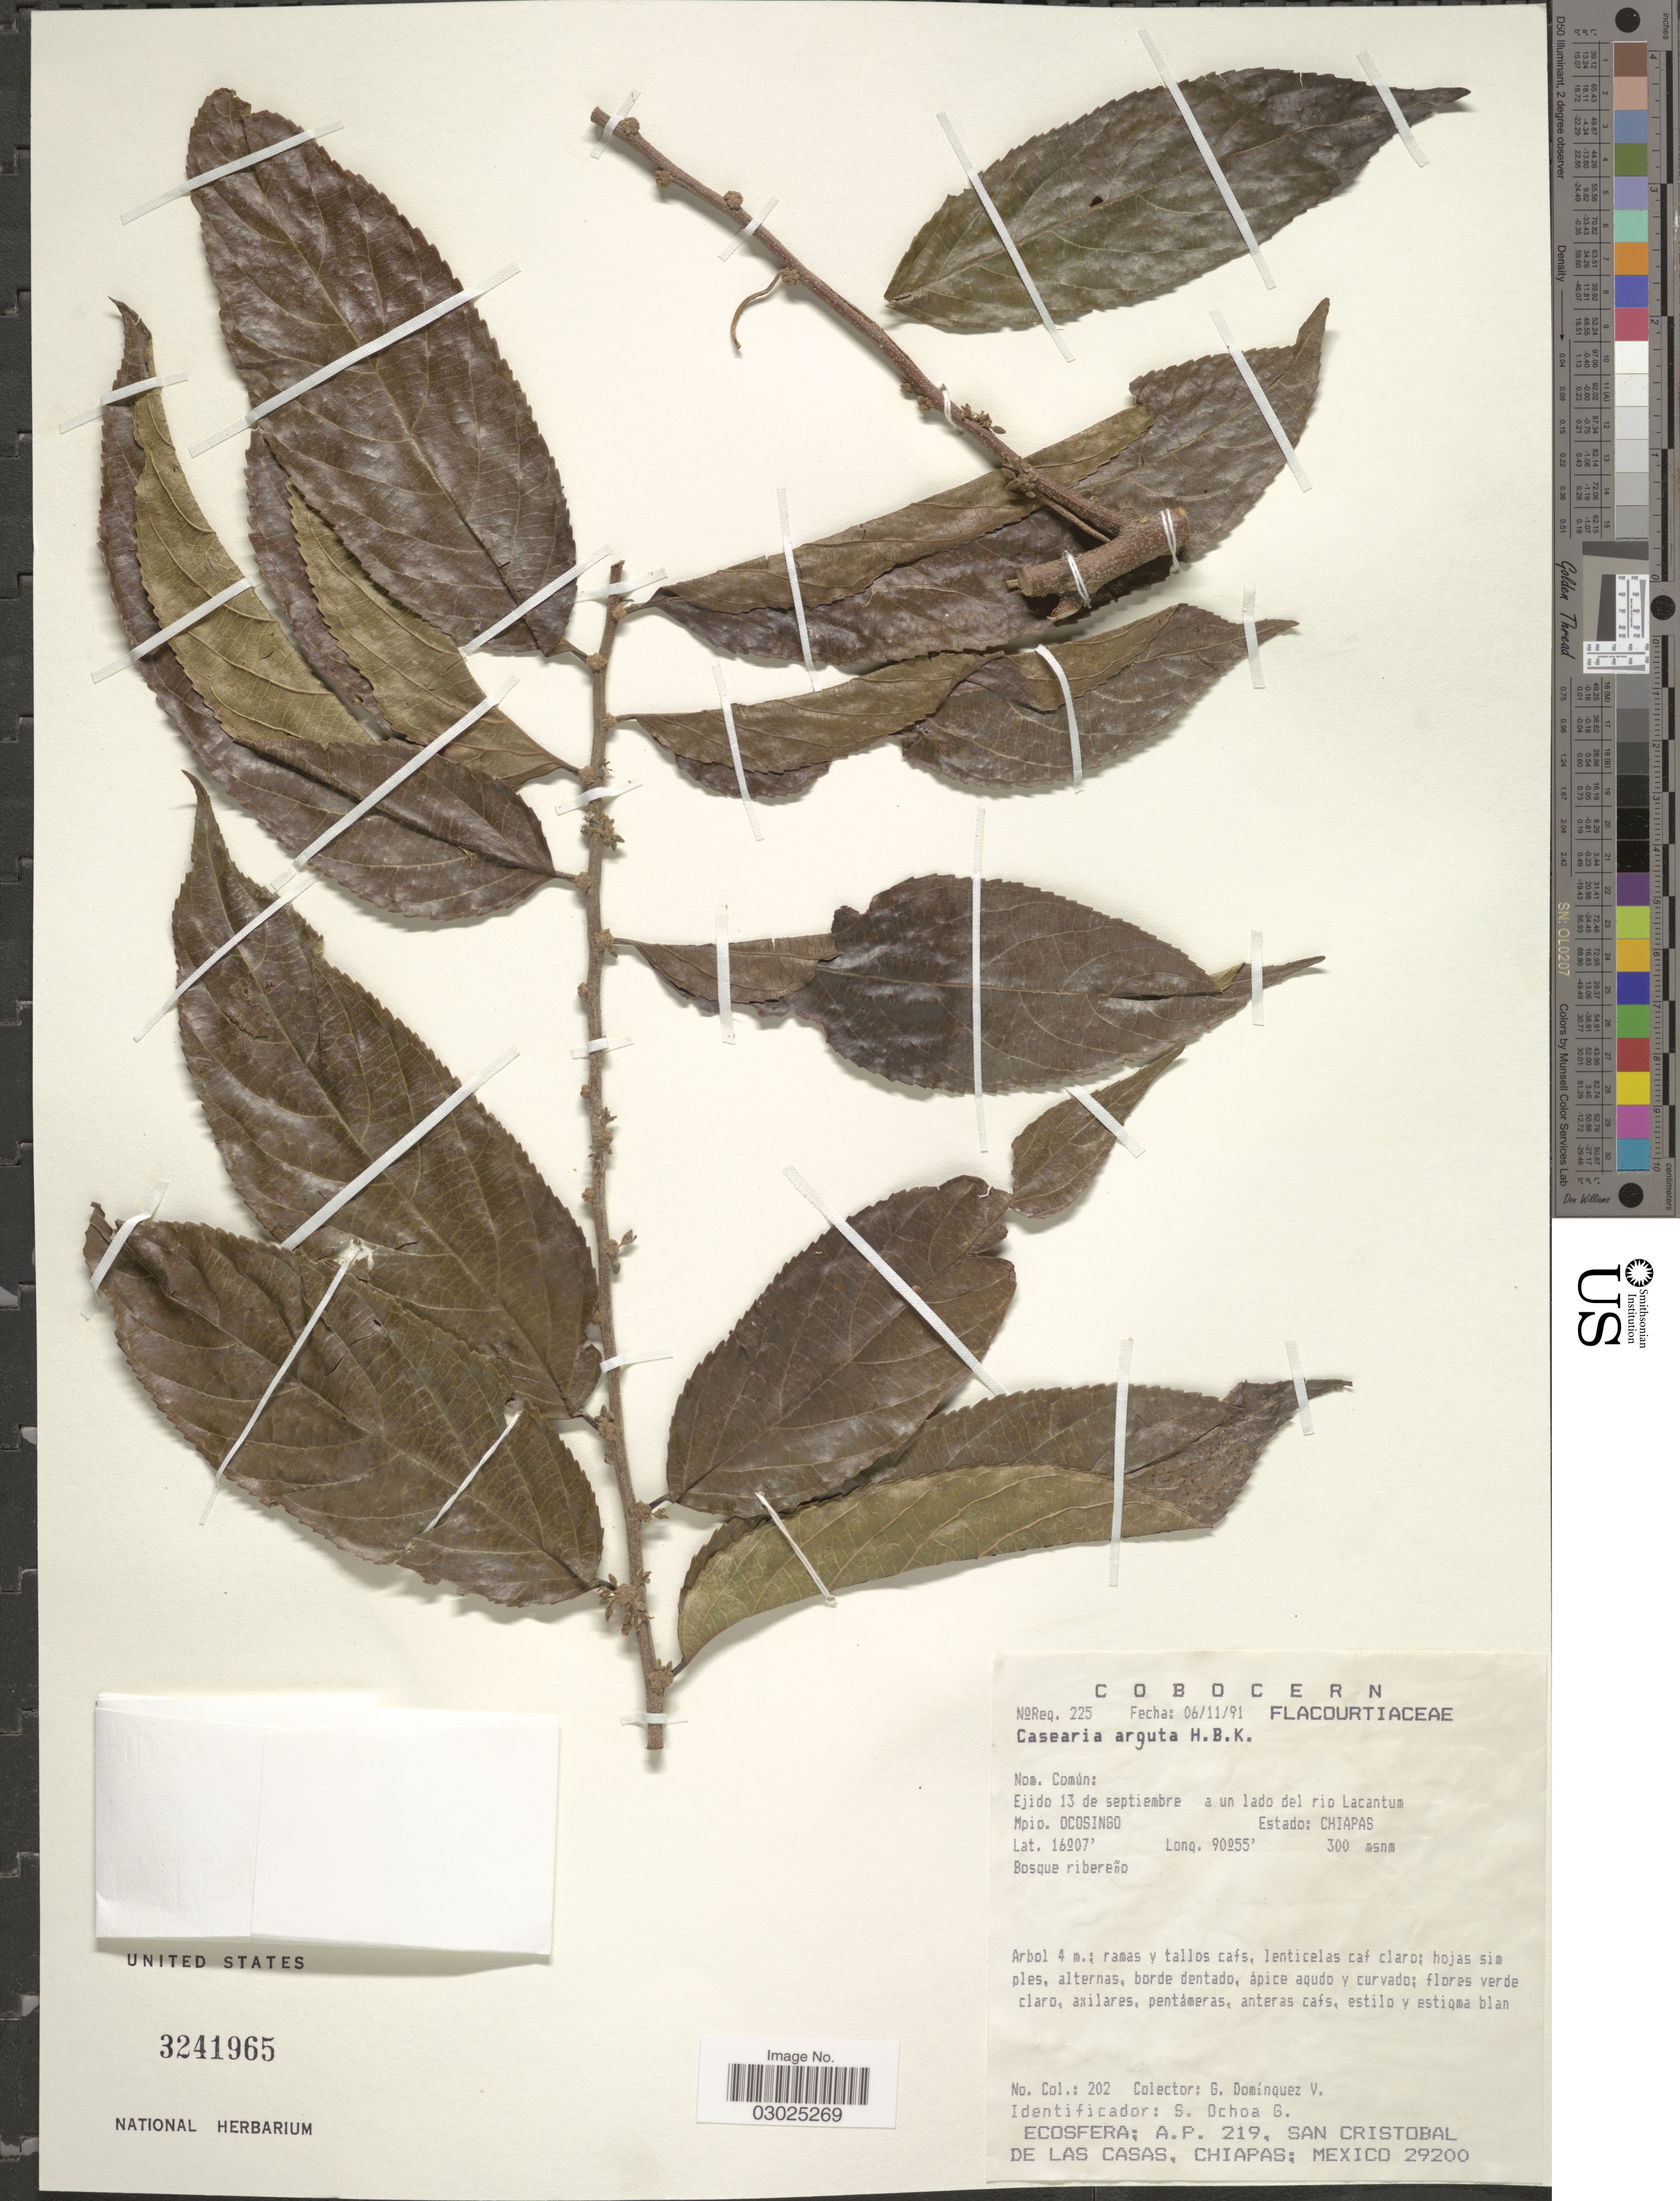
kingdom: Plantae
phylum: Tracheophyta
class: Magnoliopsida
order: Malpighiales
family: Salicaceae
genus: Casearia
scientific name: Casearia arguta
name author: Kunth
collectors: G. Dominquez V.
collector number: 202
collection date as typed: Transcribed d/m/y: 6/11/91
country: Mexico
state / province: Chiapas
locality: A un lado del rio Lacantum. Mpio. Ocosingo.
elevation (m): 300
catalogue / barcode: US 3241965